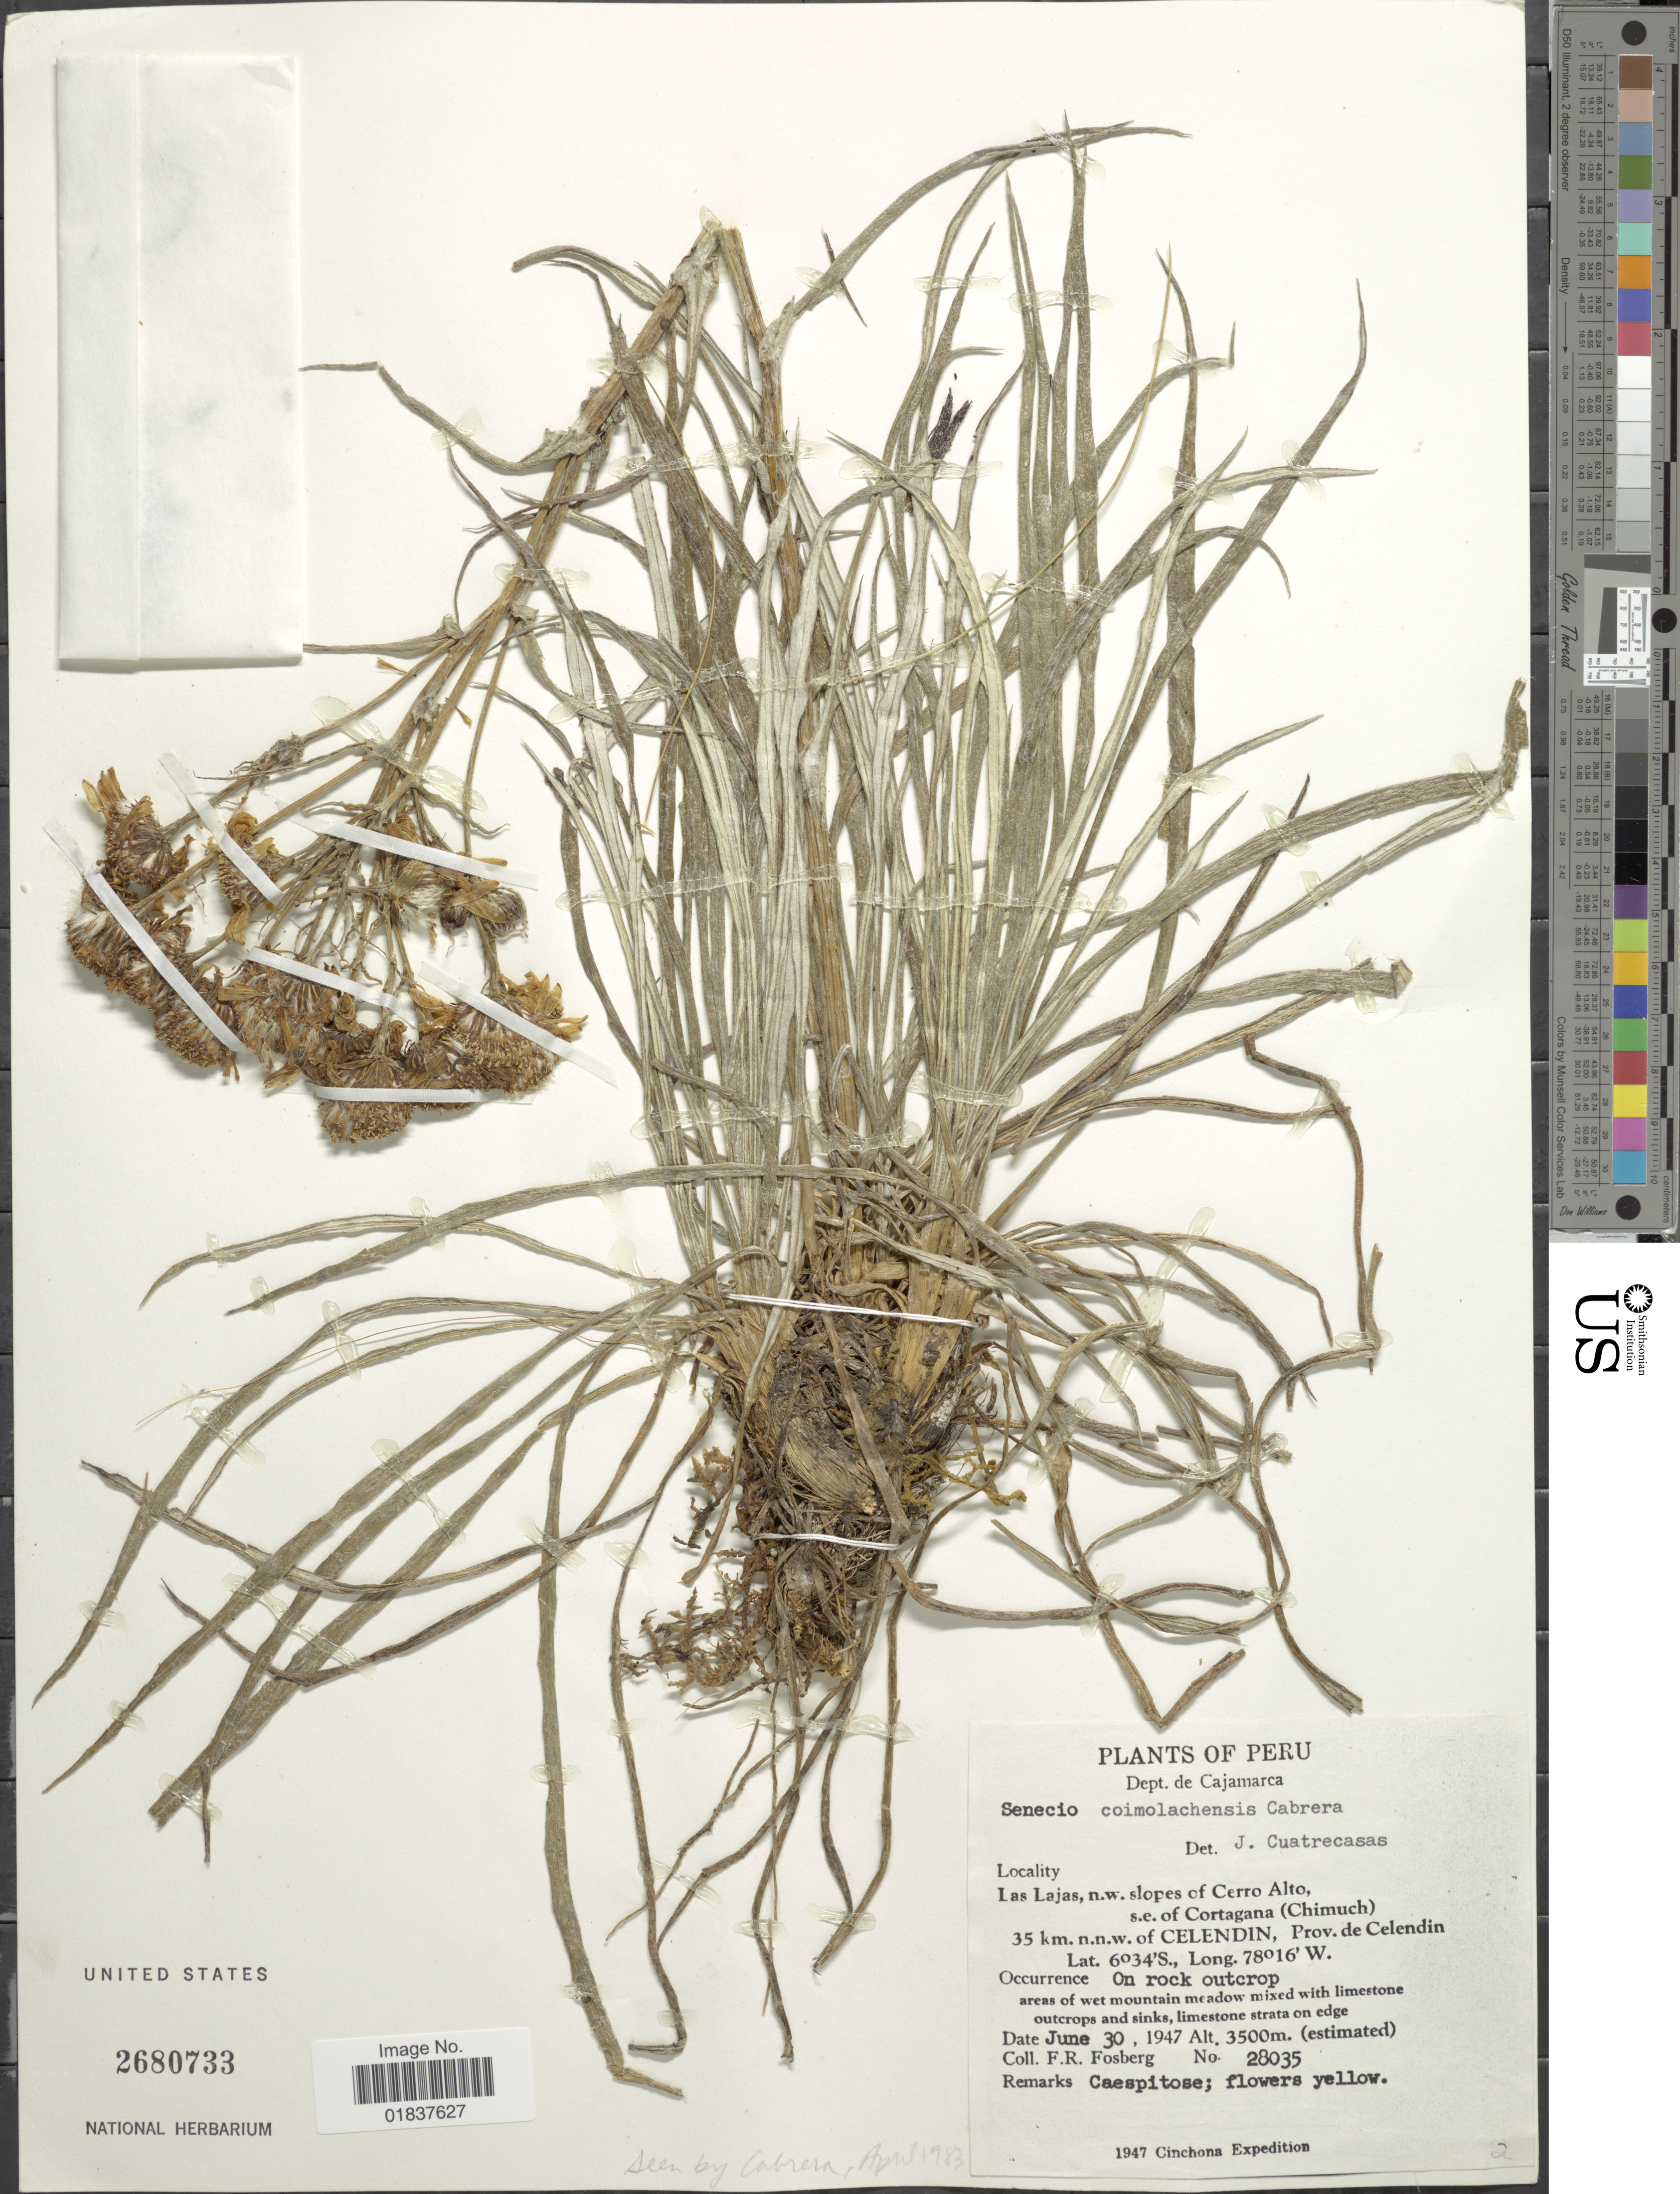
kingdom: Plantae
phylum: Tracheophyta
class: Magnoliopsida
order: Asterales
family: Asteraceae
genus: Senecio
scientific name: Senecio sp.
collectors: F. R. Fosberg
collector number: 28035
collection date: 1947-06-30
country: Peru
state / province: Cajamarca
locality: Las Lajas, n. w. slopes of Cerro Alto, s. e. of Cortagana (Chimuch), 35 km n.n.w. of Celendin, Prov. de Celendin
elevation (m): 3500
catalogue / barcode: US 2680733